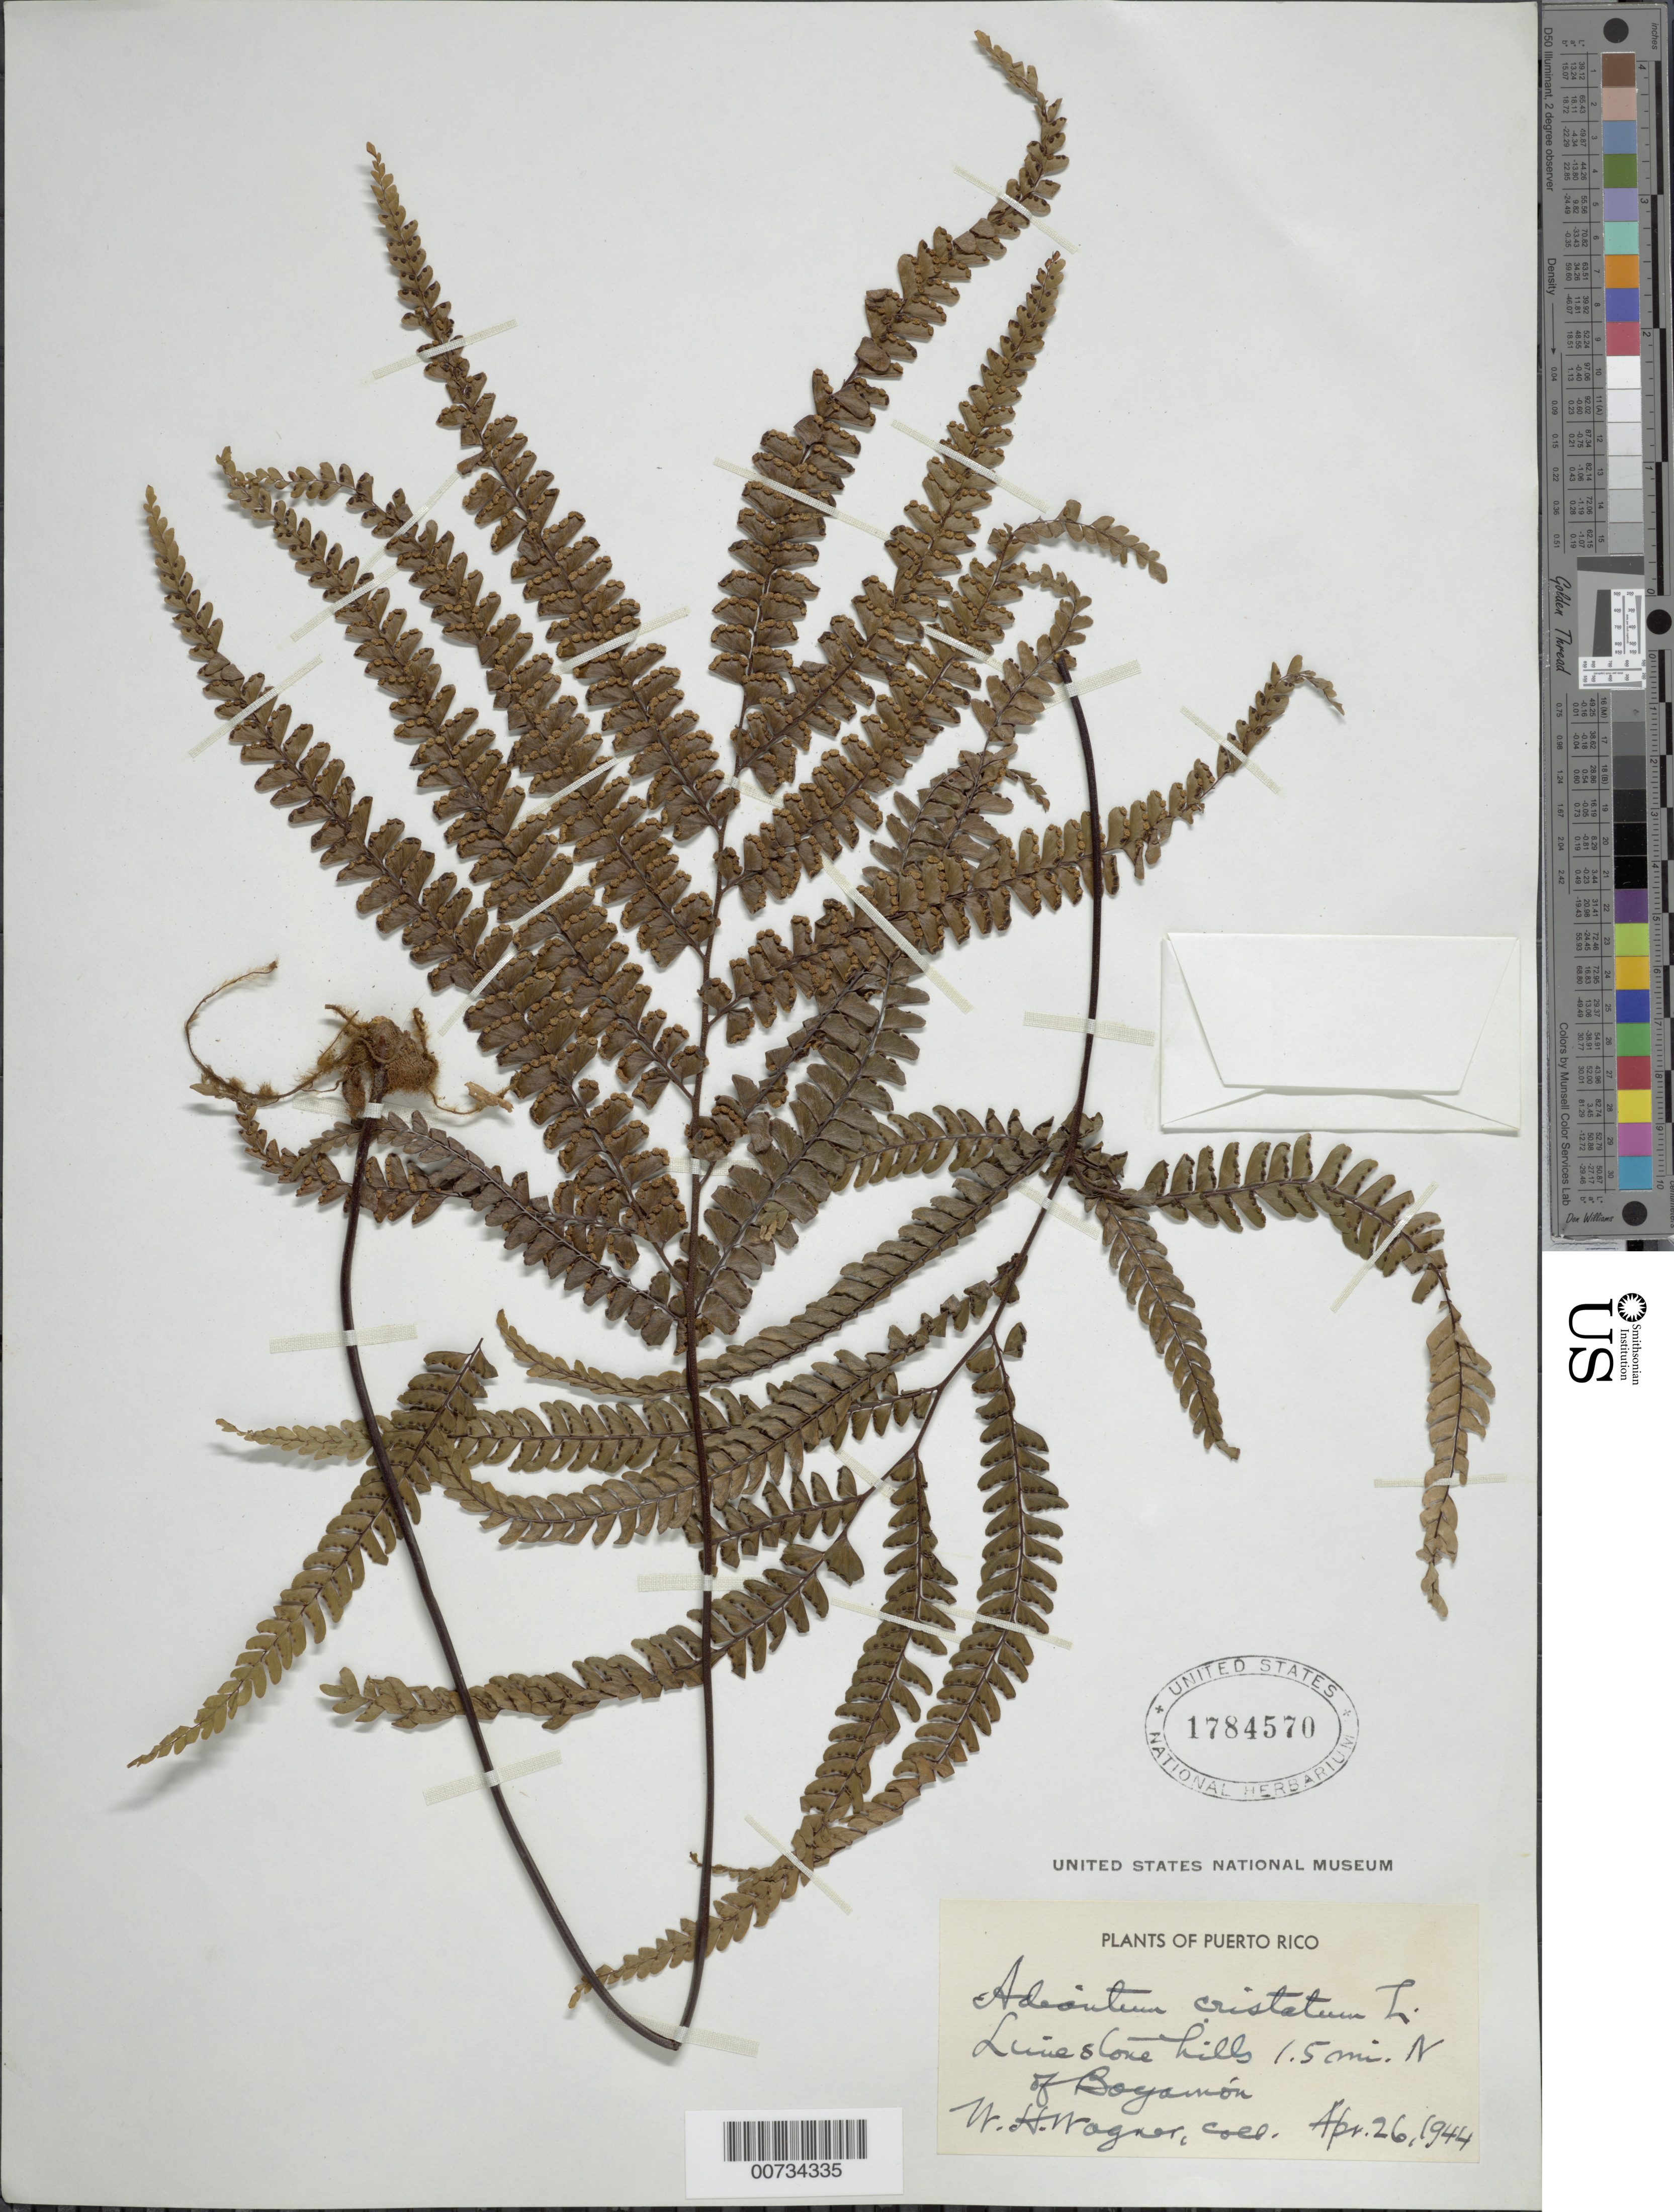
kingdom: Plantae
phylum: Tracheophyta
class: Polypodiopsida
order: Polypodiales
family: Pteridaceae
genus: Adiantum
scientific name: Adiantum pyramidale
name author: (L.) Willd.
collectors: W. H. Wagner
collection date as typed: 26 Apr 1944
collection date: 1944-04-26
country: Puerto Rico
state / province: Bayamón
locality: Bayamon, 1.5 mi N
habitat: Limestone hills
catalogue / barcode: US 1784570